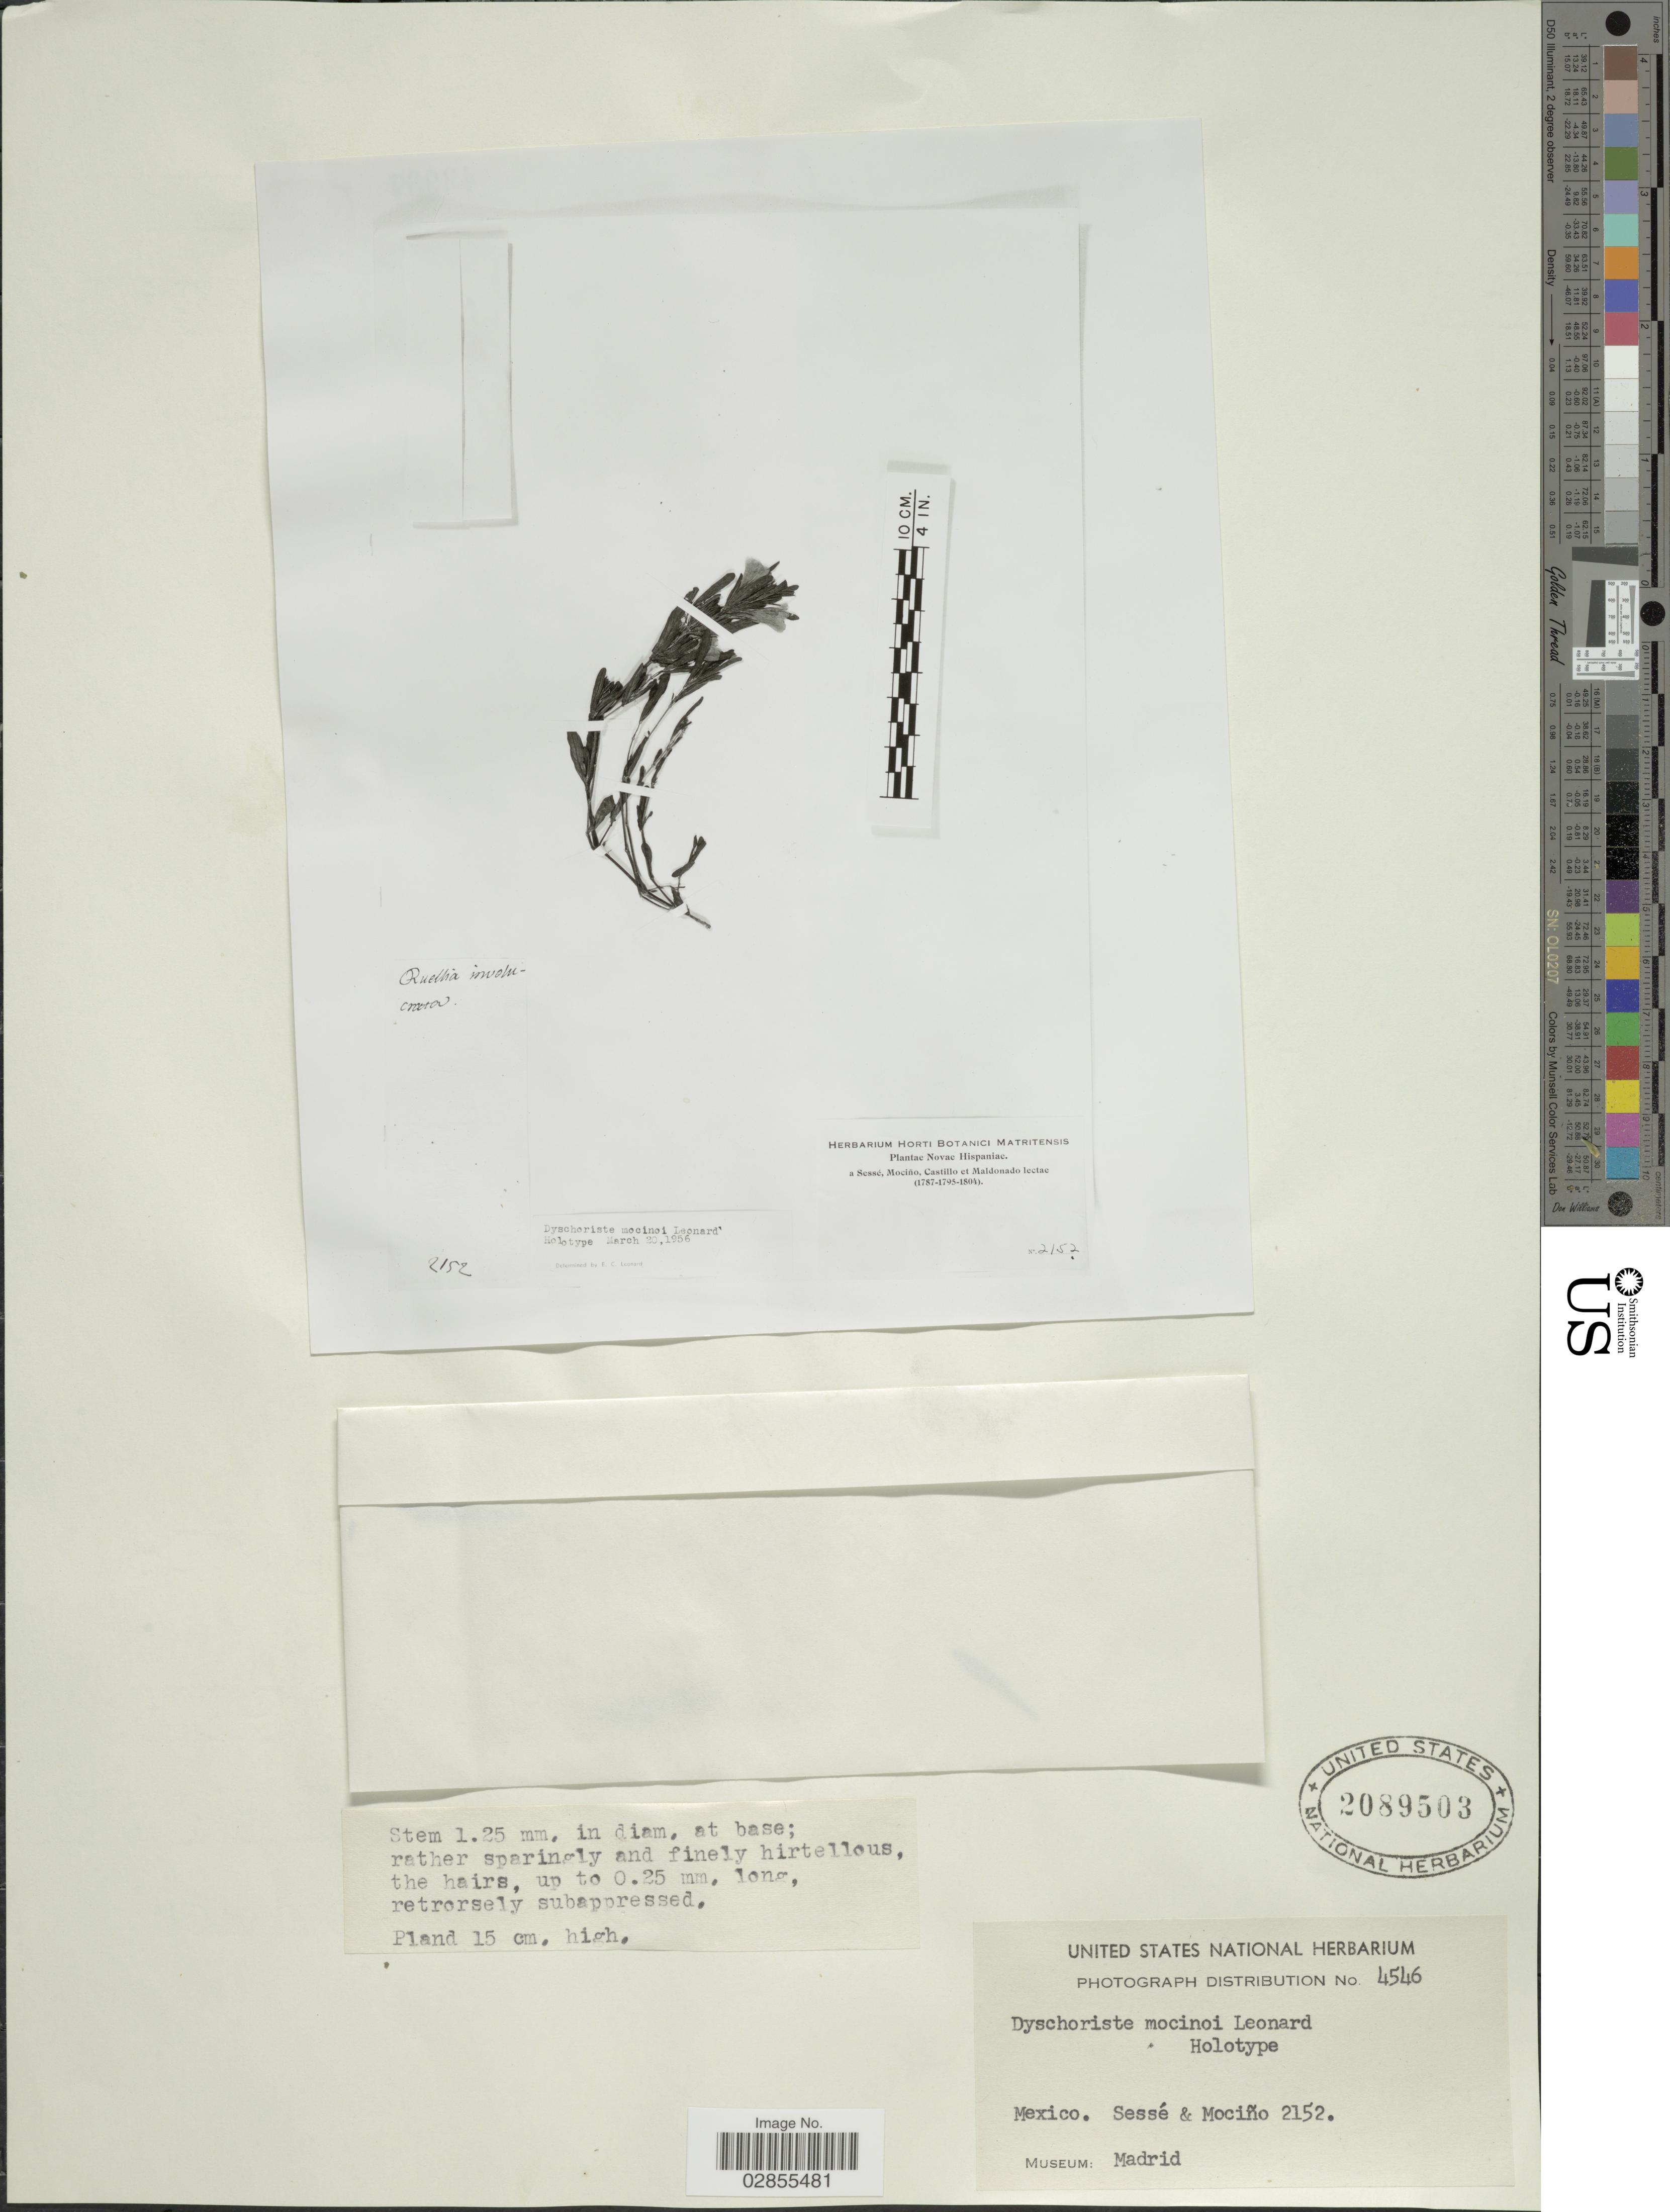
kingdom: Plantae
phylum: Tracheophyta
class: Magnoliopsida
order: Lamiales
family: Acanthaceae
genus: Dyschoriste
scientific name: Dyschoriste mocinoi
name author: Leonard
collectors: Sessé, --, Mociño, Castillo, -- & Maldonado, --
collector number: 2152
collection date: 1787/1804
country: Mexico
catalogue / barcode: US 2089503